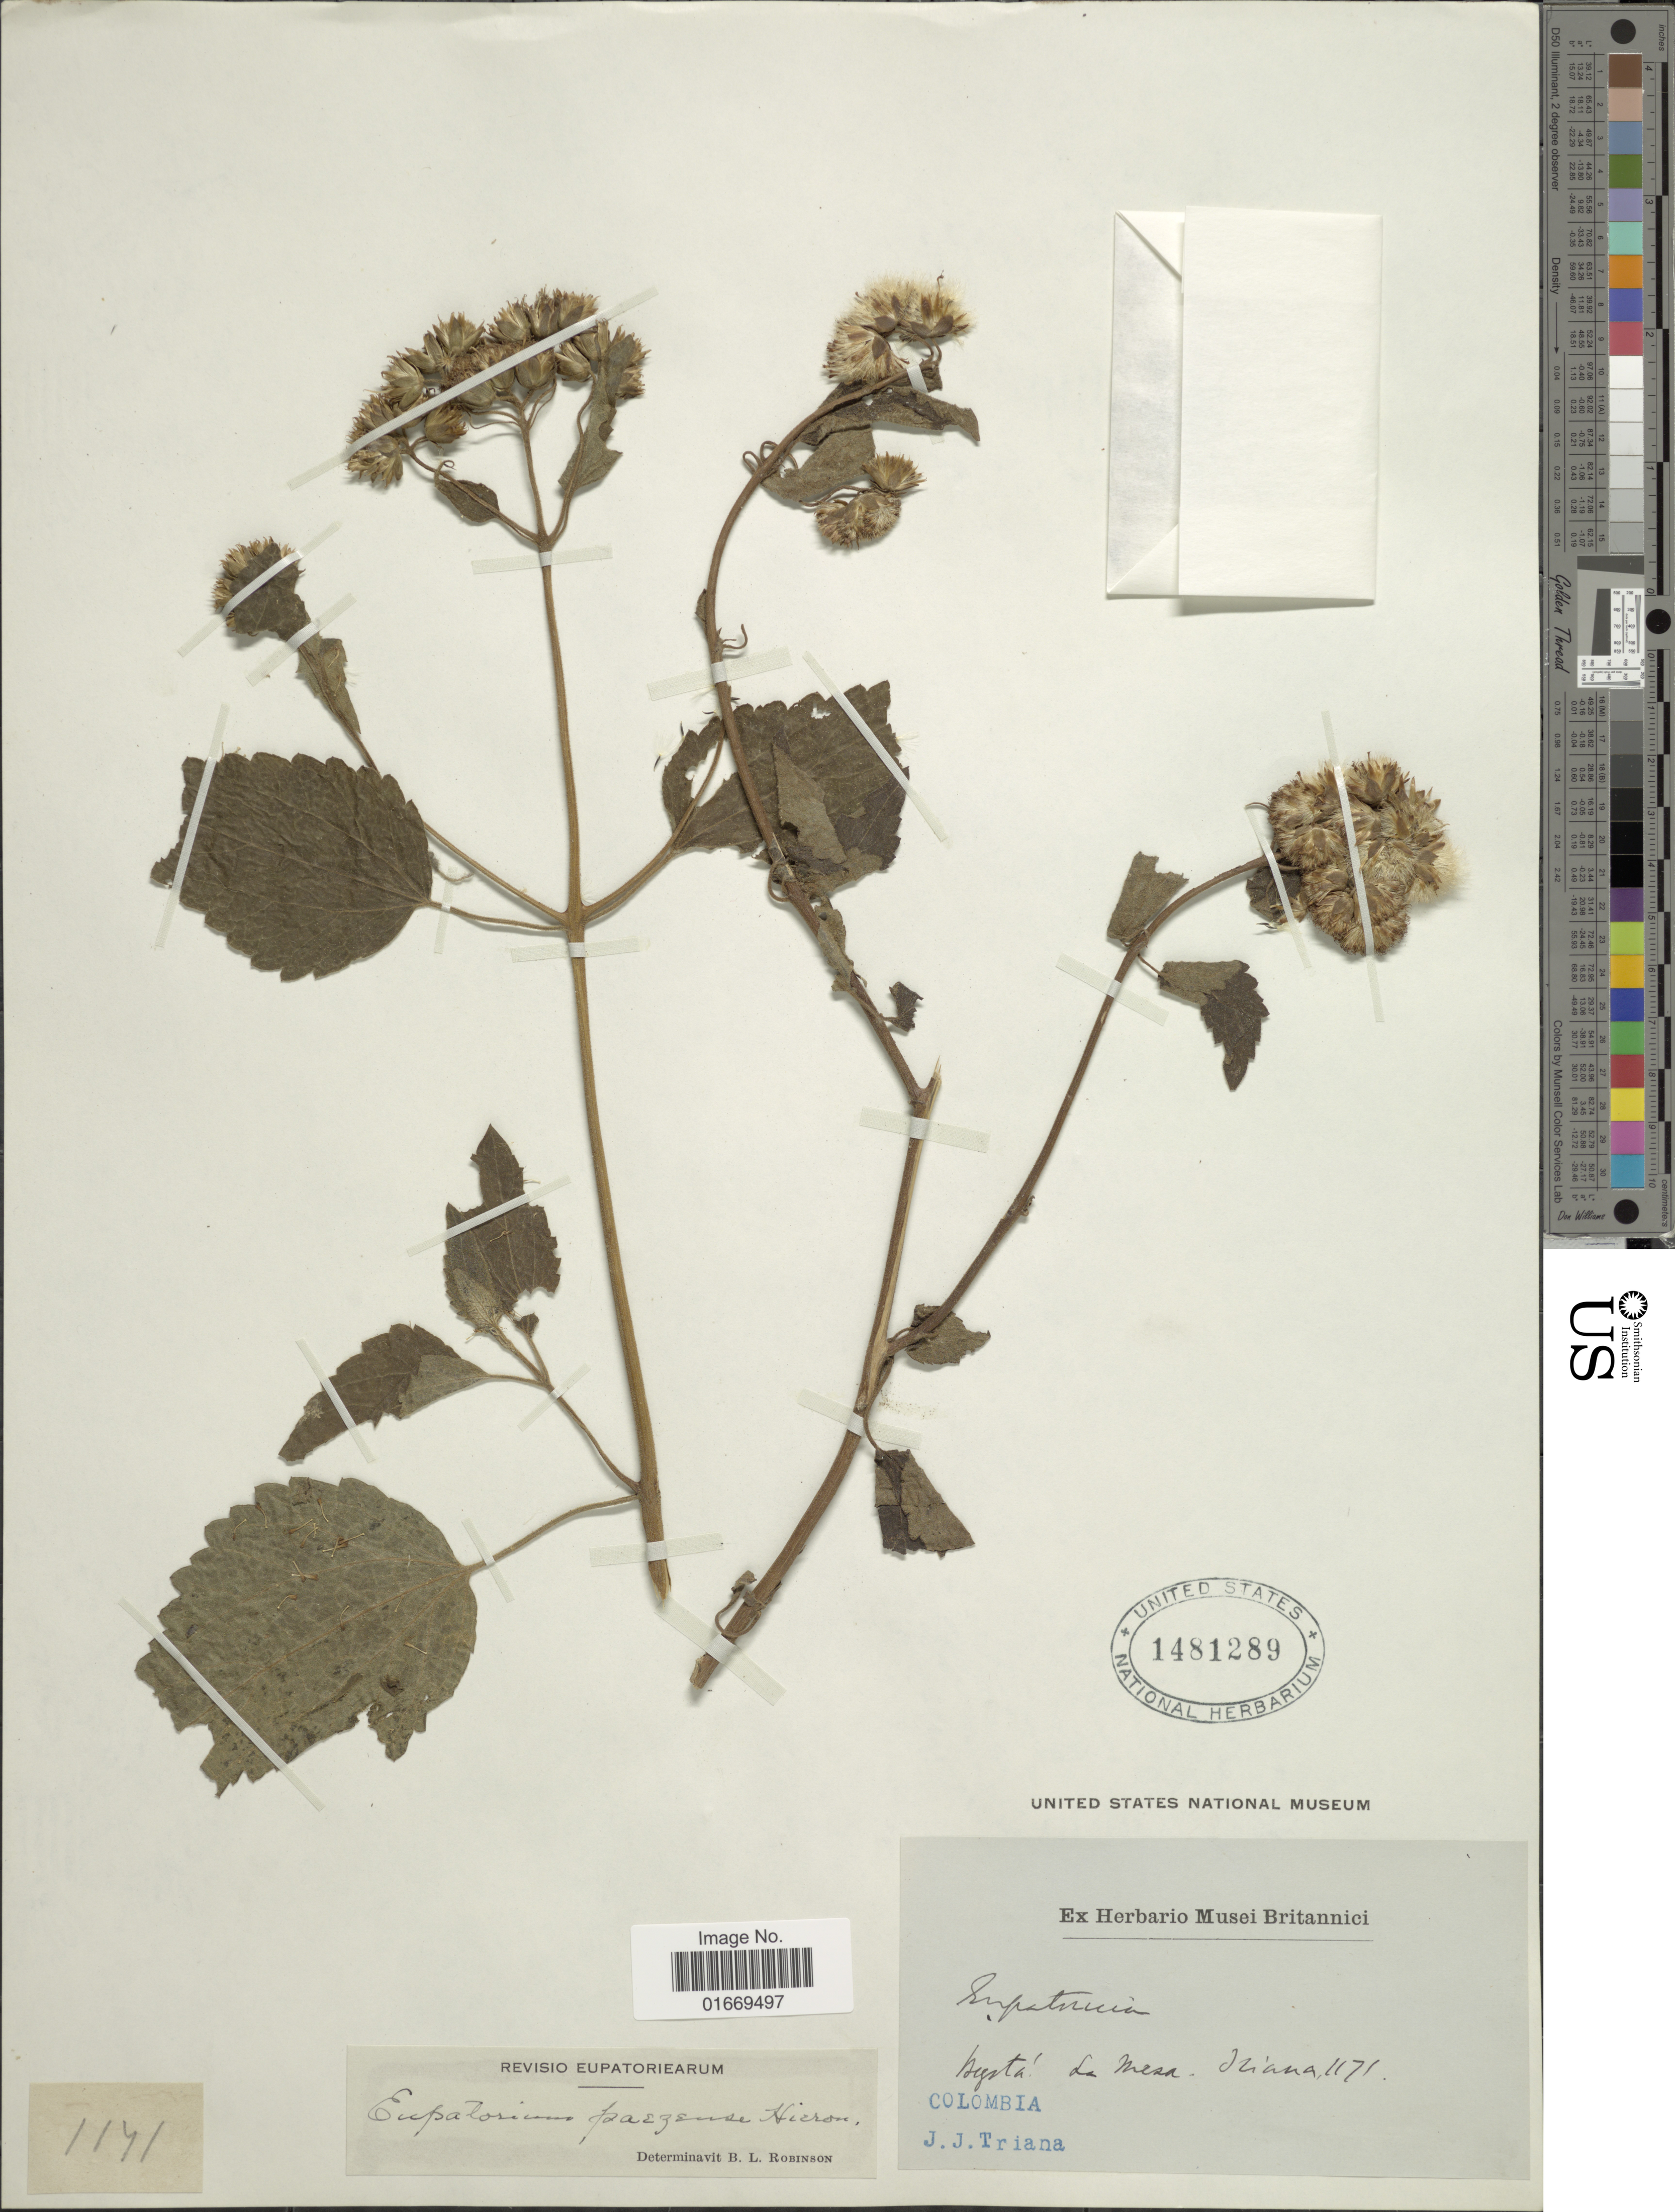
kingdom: Plantae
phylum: Tracheophyta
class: Magnoliopsida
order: Asterales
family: Asteraceae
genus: Bartlettina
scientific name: Bartlettina paezensis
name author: (Hieron.) R.M. King & H. Rob.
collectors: J. J. Triana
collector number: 1171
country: Colombia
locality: Bysta, La Mesa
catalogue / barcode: US 1481289